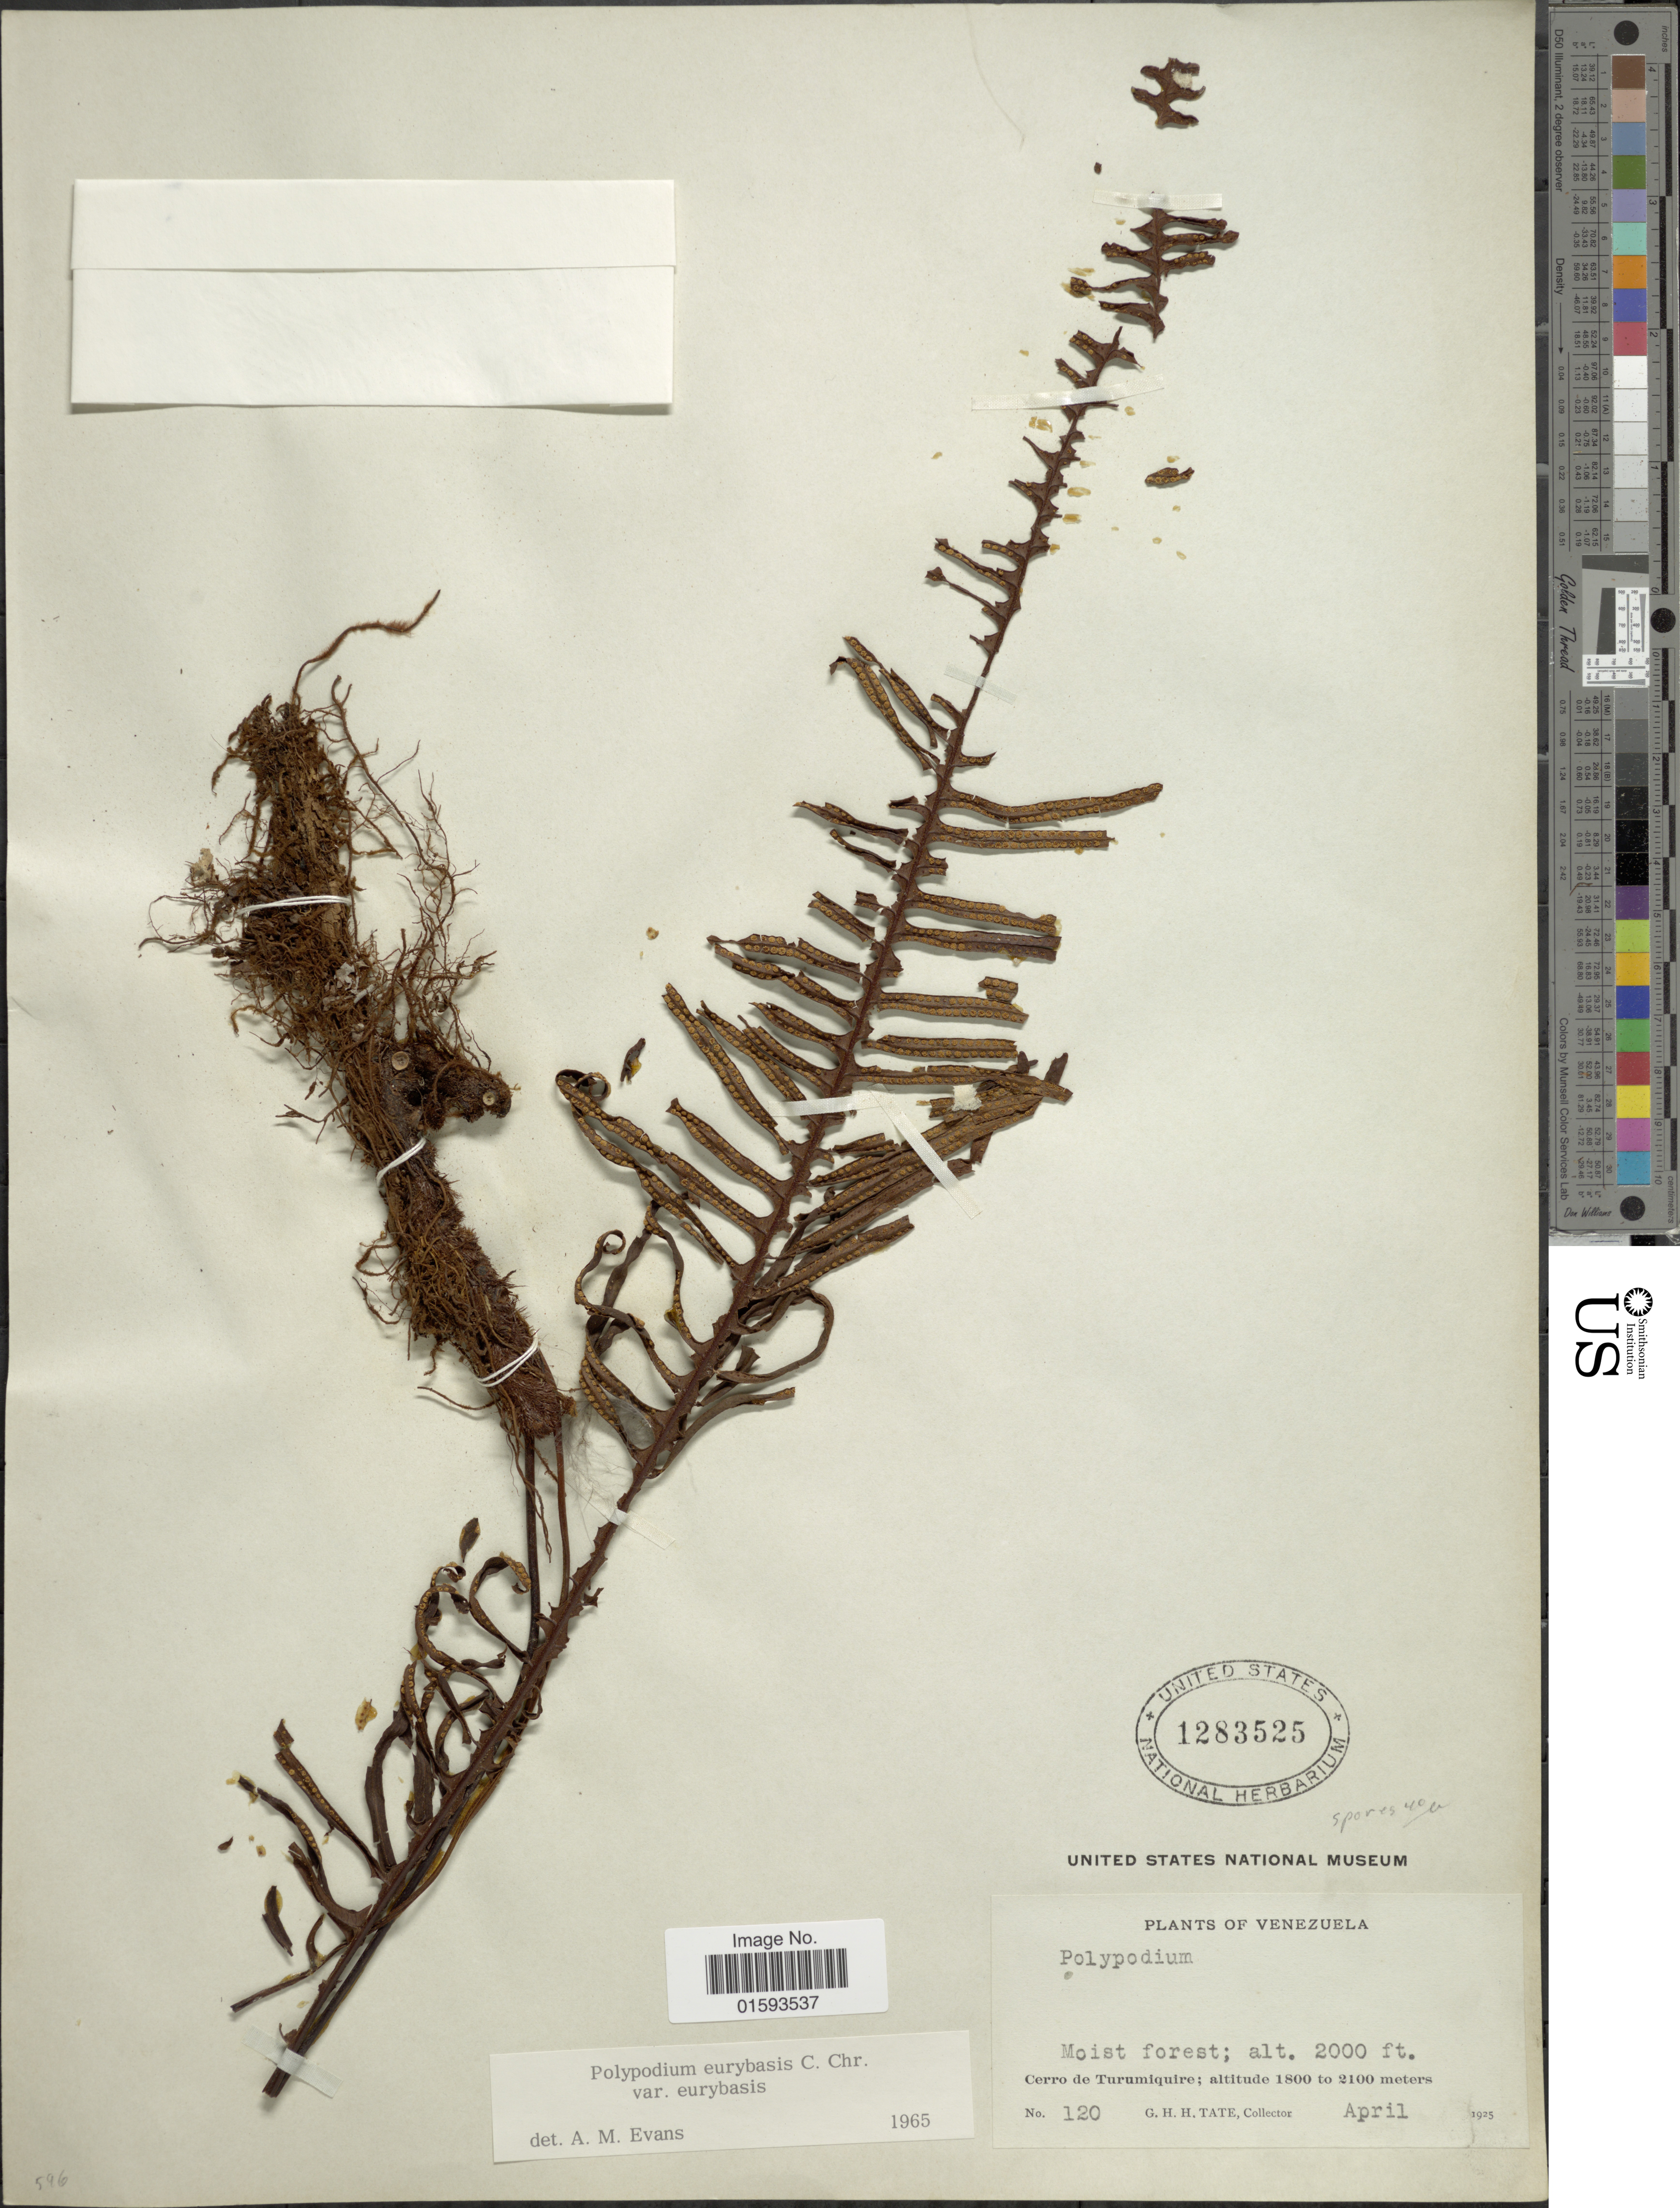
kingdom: Plantae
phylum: Tracheophyta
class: Polypodiopsida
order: Polypodiales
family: Polypodiaceae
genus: Pecluma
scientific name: Pecluma eurybasis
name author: (C. Chr.) M.G. Price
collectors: G. H. H.Tate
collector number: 120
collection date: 1925-04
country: Venezuela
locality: Moist forest; Cerro de Turumiquire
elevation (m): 1800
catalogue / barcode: US 1283525